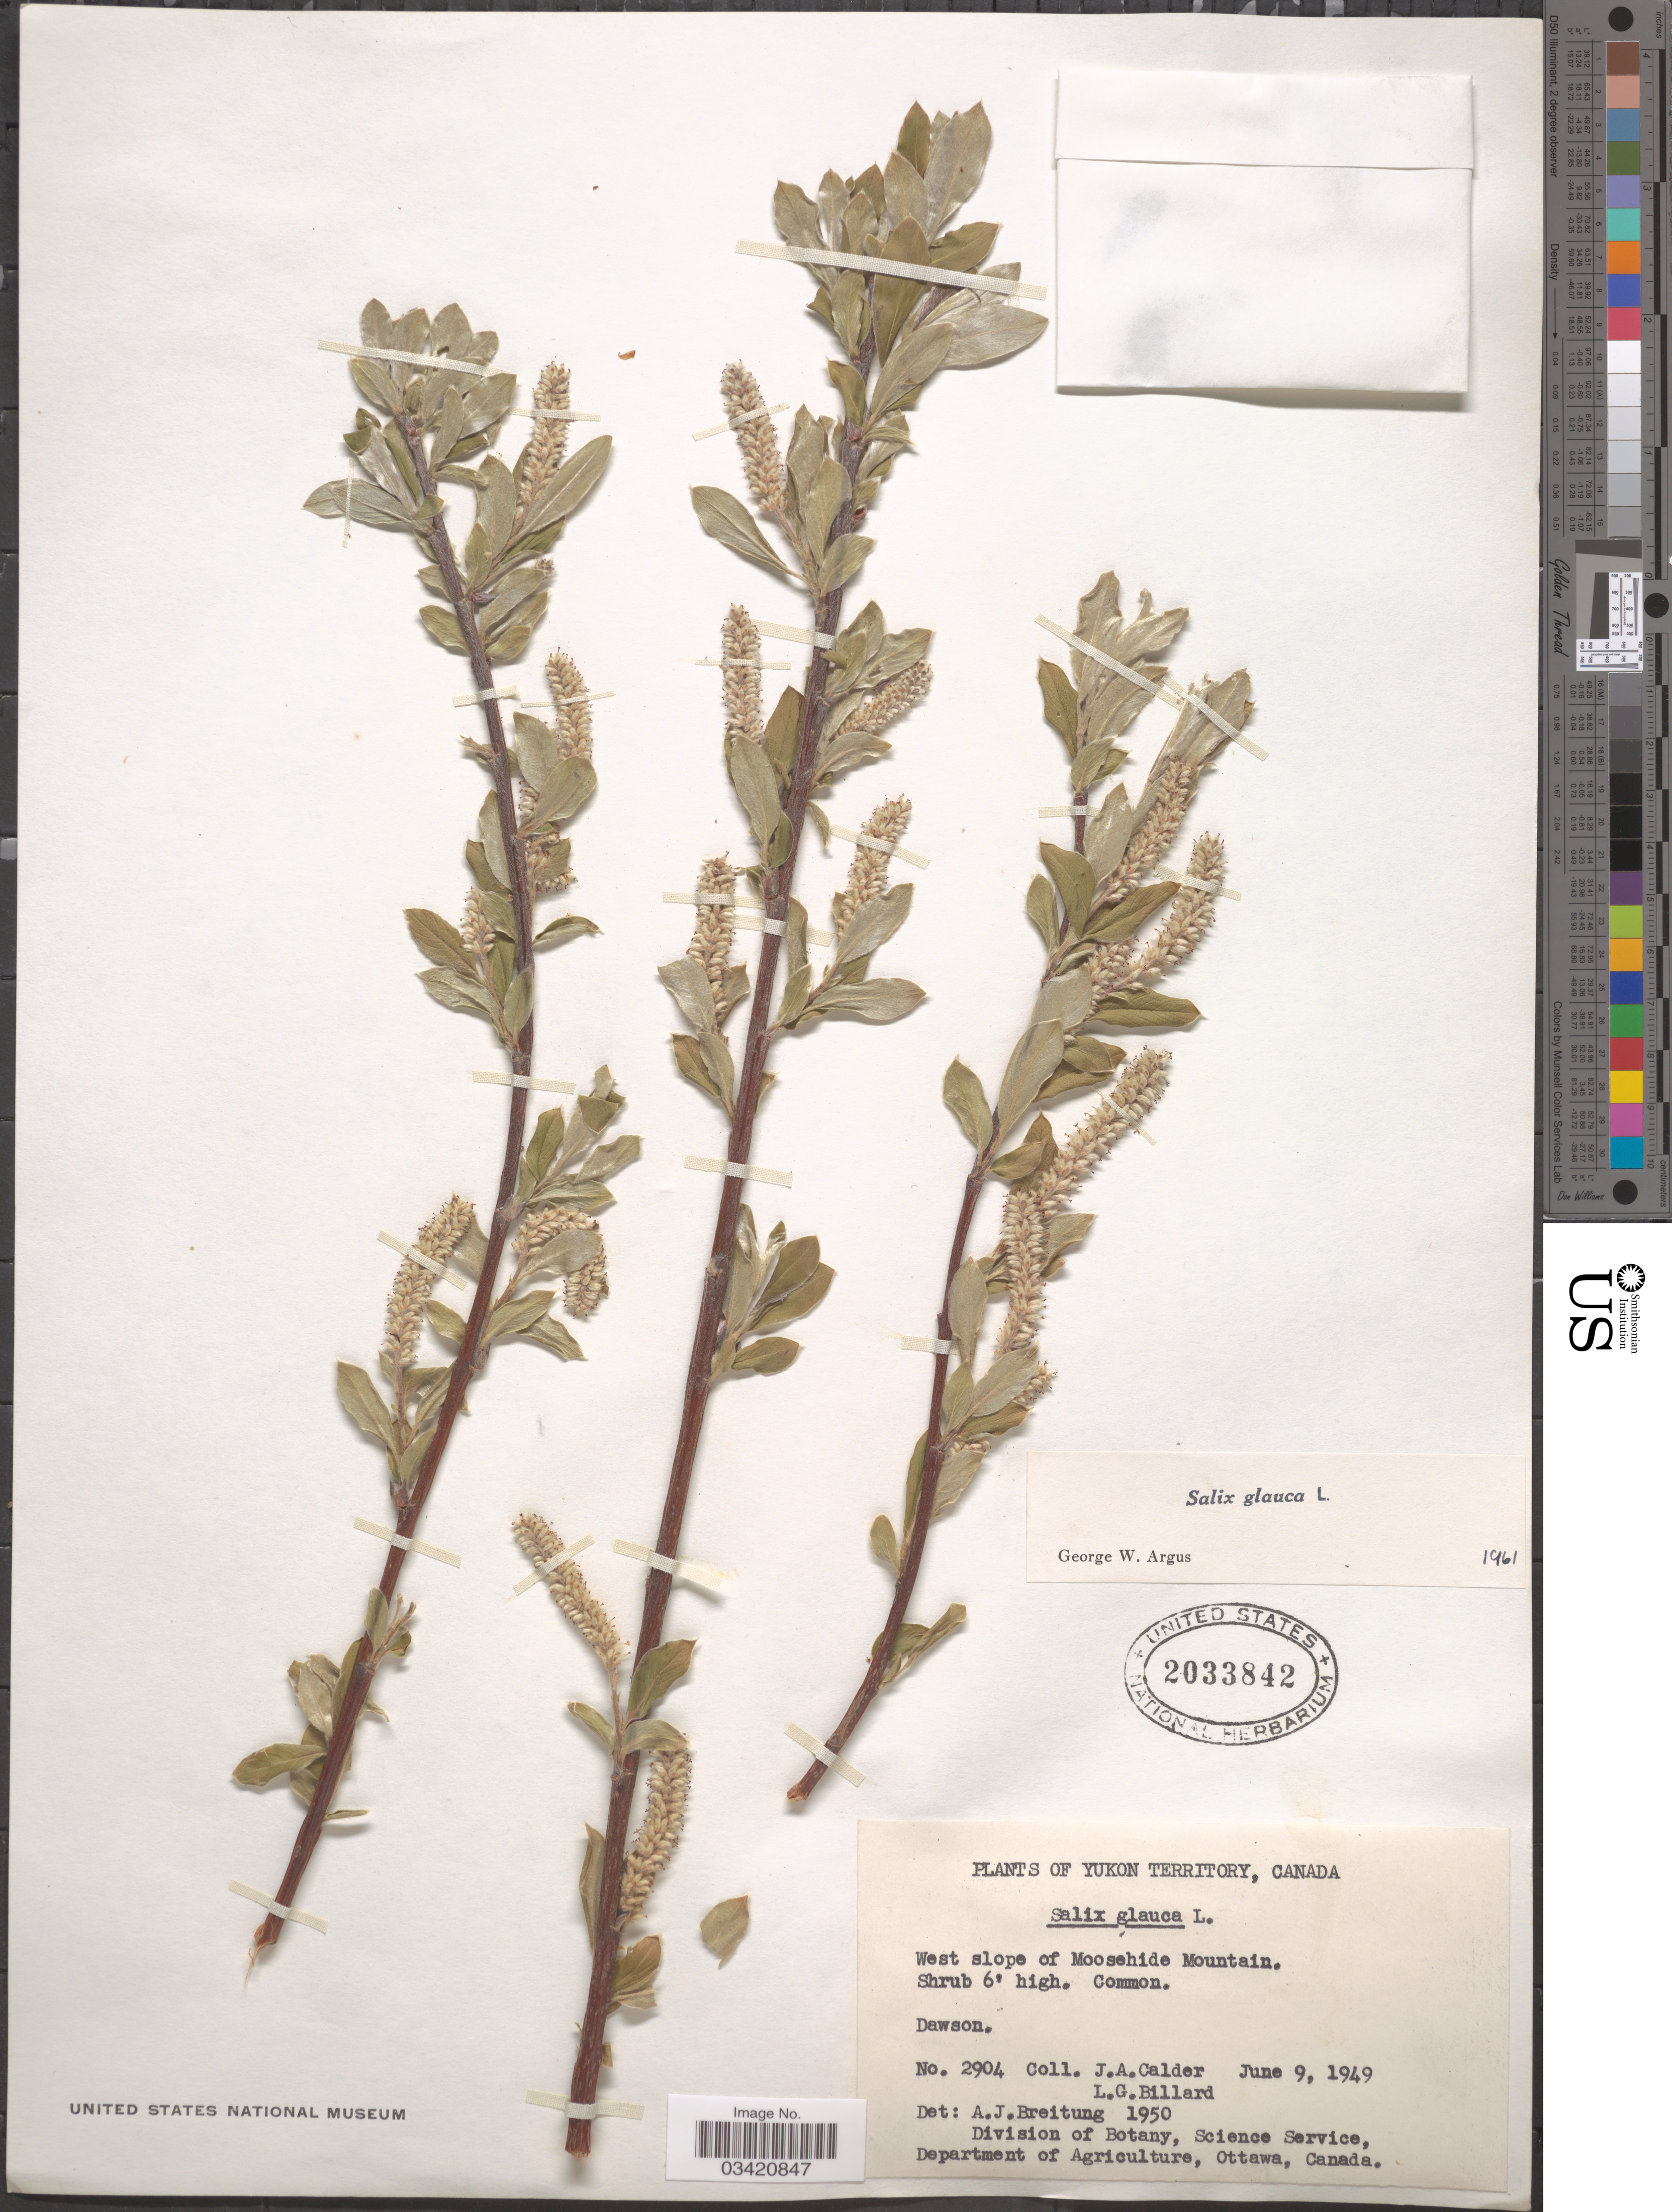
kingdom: Plantae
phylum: Tracheophyta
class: Magnoliopsida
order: Malpighiales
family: Salicaceae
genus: Salix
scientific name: Salix glauca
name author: L.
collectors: J. A. Calder & L. Billard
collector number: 2904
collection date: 1949-06-09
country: Canada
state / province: Yukon Territory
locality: West slope of Moosehide Mountain. Dawson.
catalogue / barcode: US 2033842